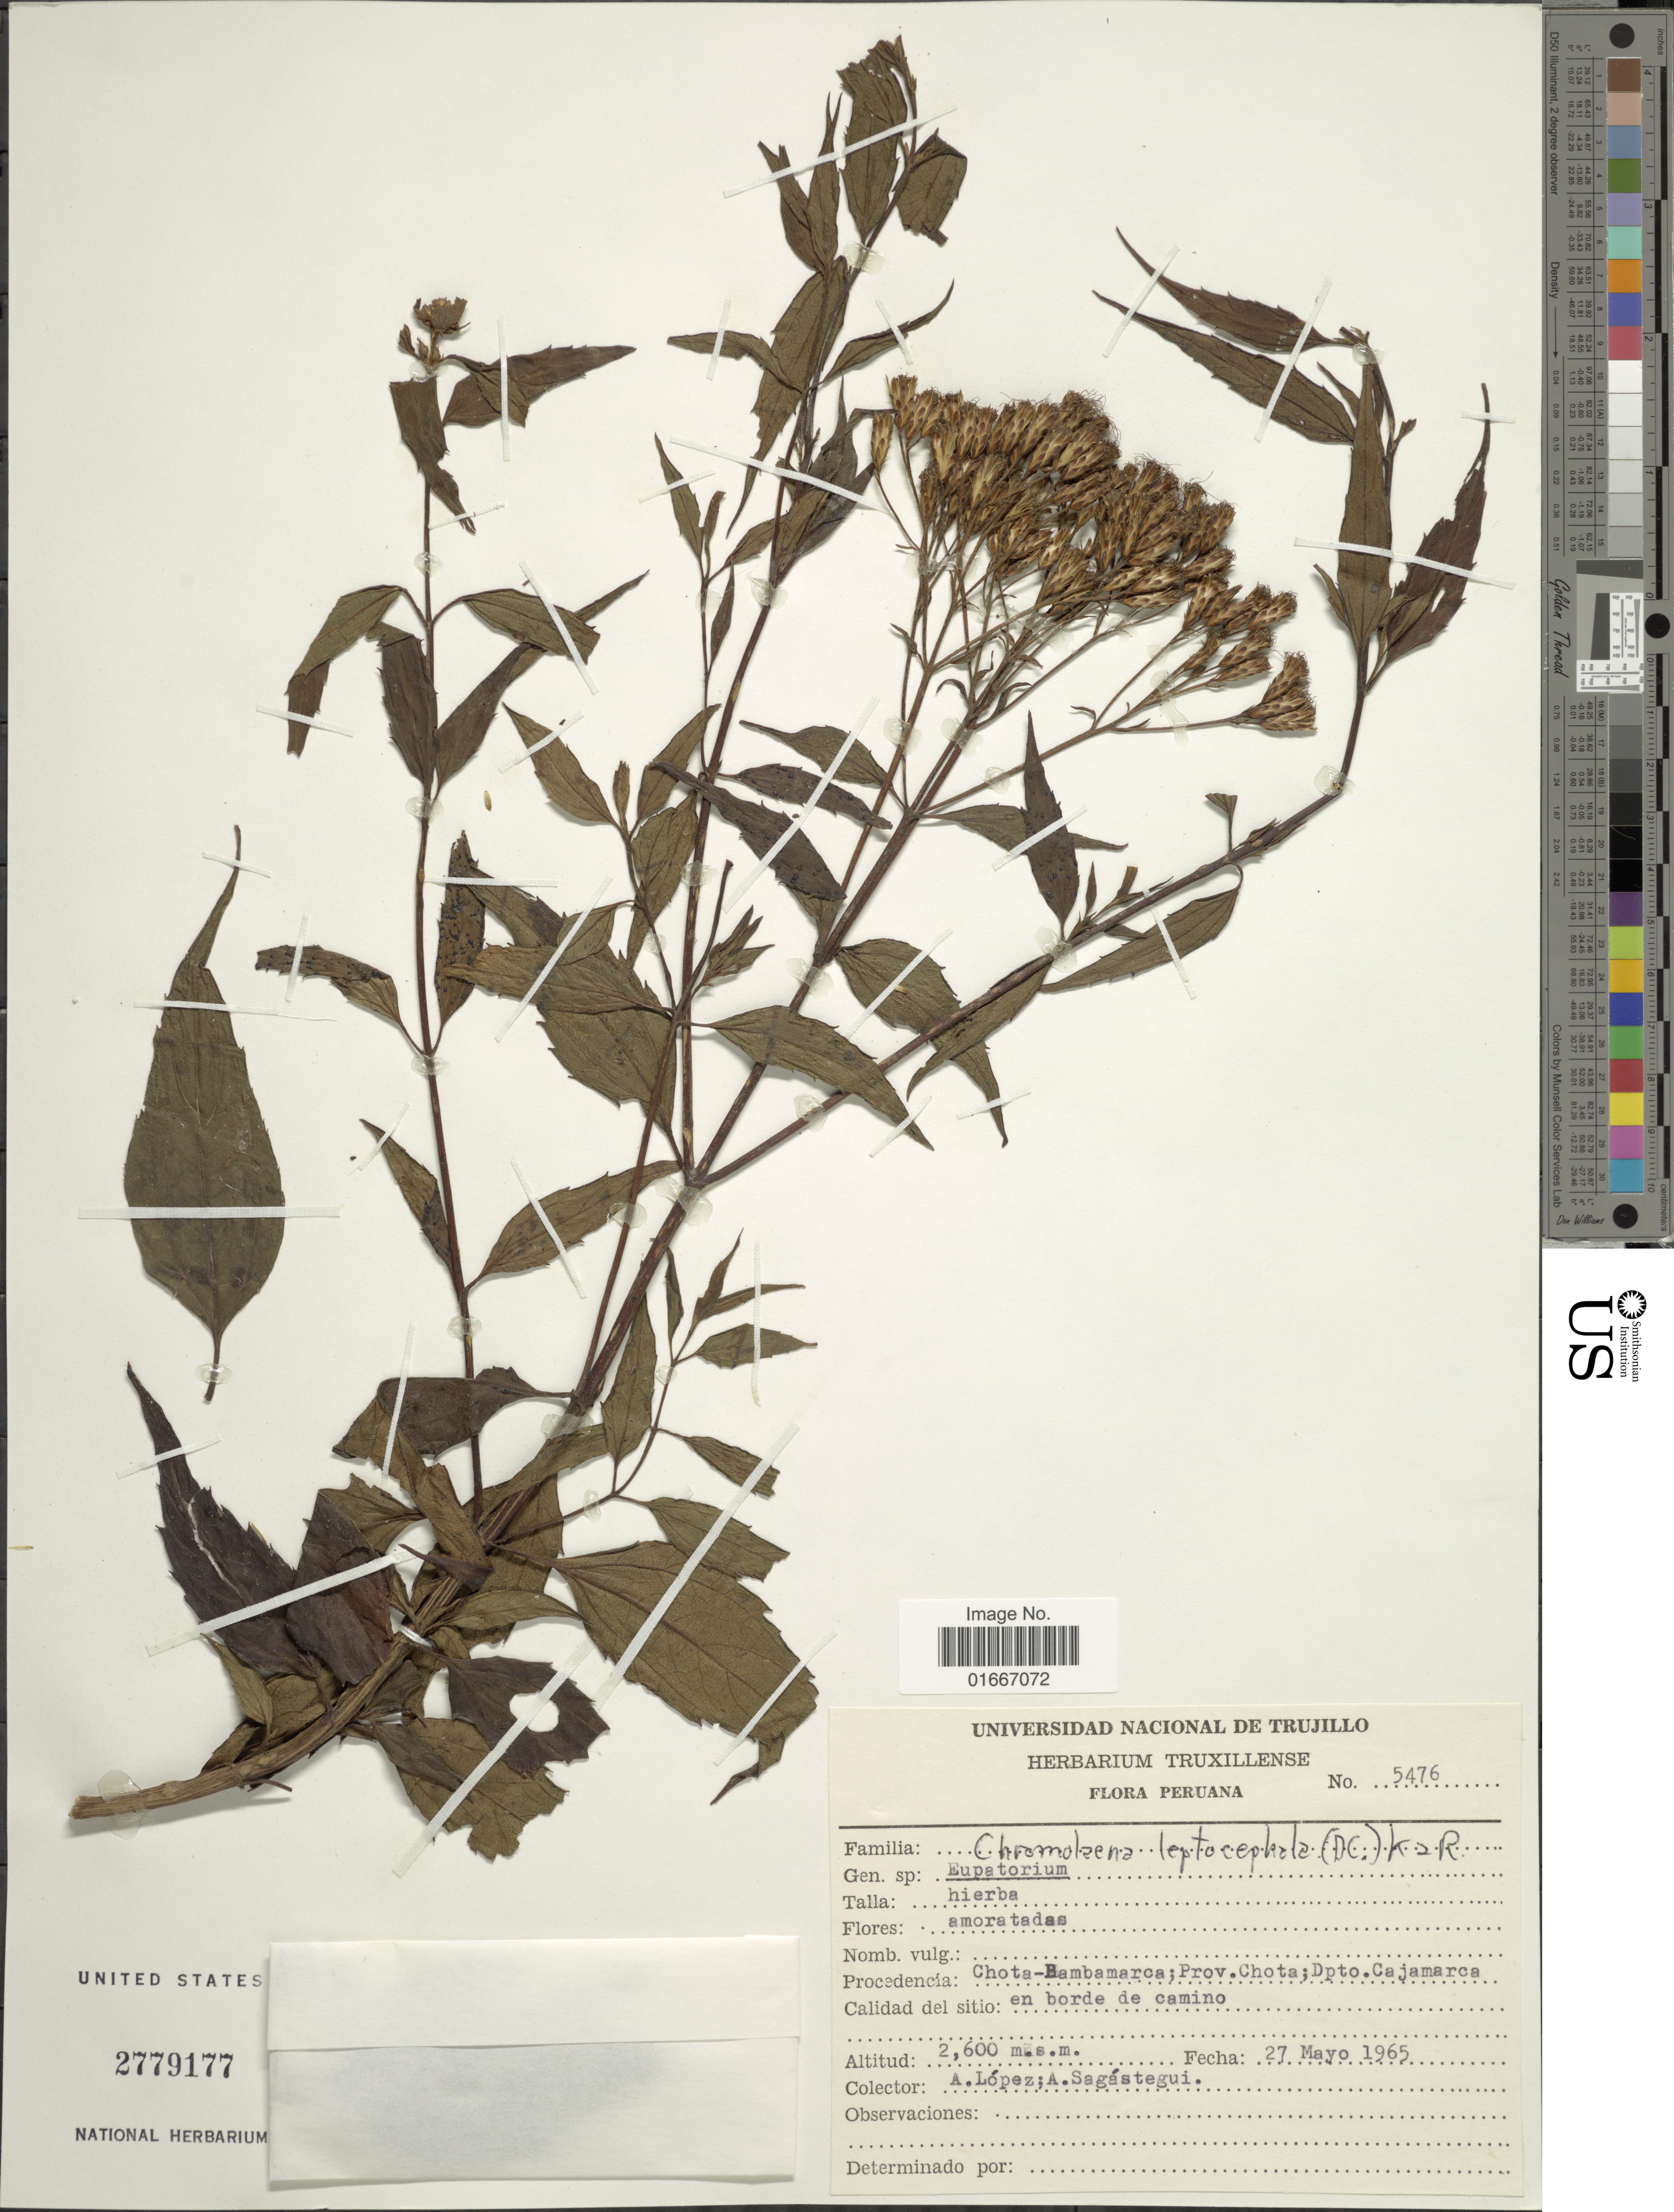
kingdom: Plantae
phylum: Tracheophyta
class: Magnoliopsida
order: Asterales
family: Asteraceae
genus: Chromolaena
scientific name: Chromolaena leptocephala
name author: (DC.) R.M. King & H. Rob.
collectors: A. López & A. Sagástegui A.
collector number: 5476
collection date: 1965-05-27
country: Peru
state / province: Cajamarca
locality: Chota-Hambamarca; Prov. Chota; Dpto. Cajamarca en borde de camino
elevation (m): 2600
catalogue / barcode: US 2779177